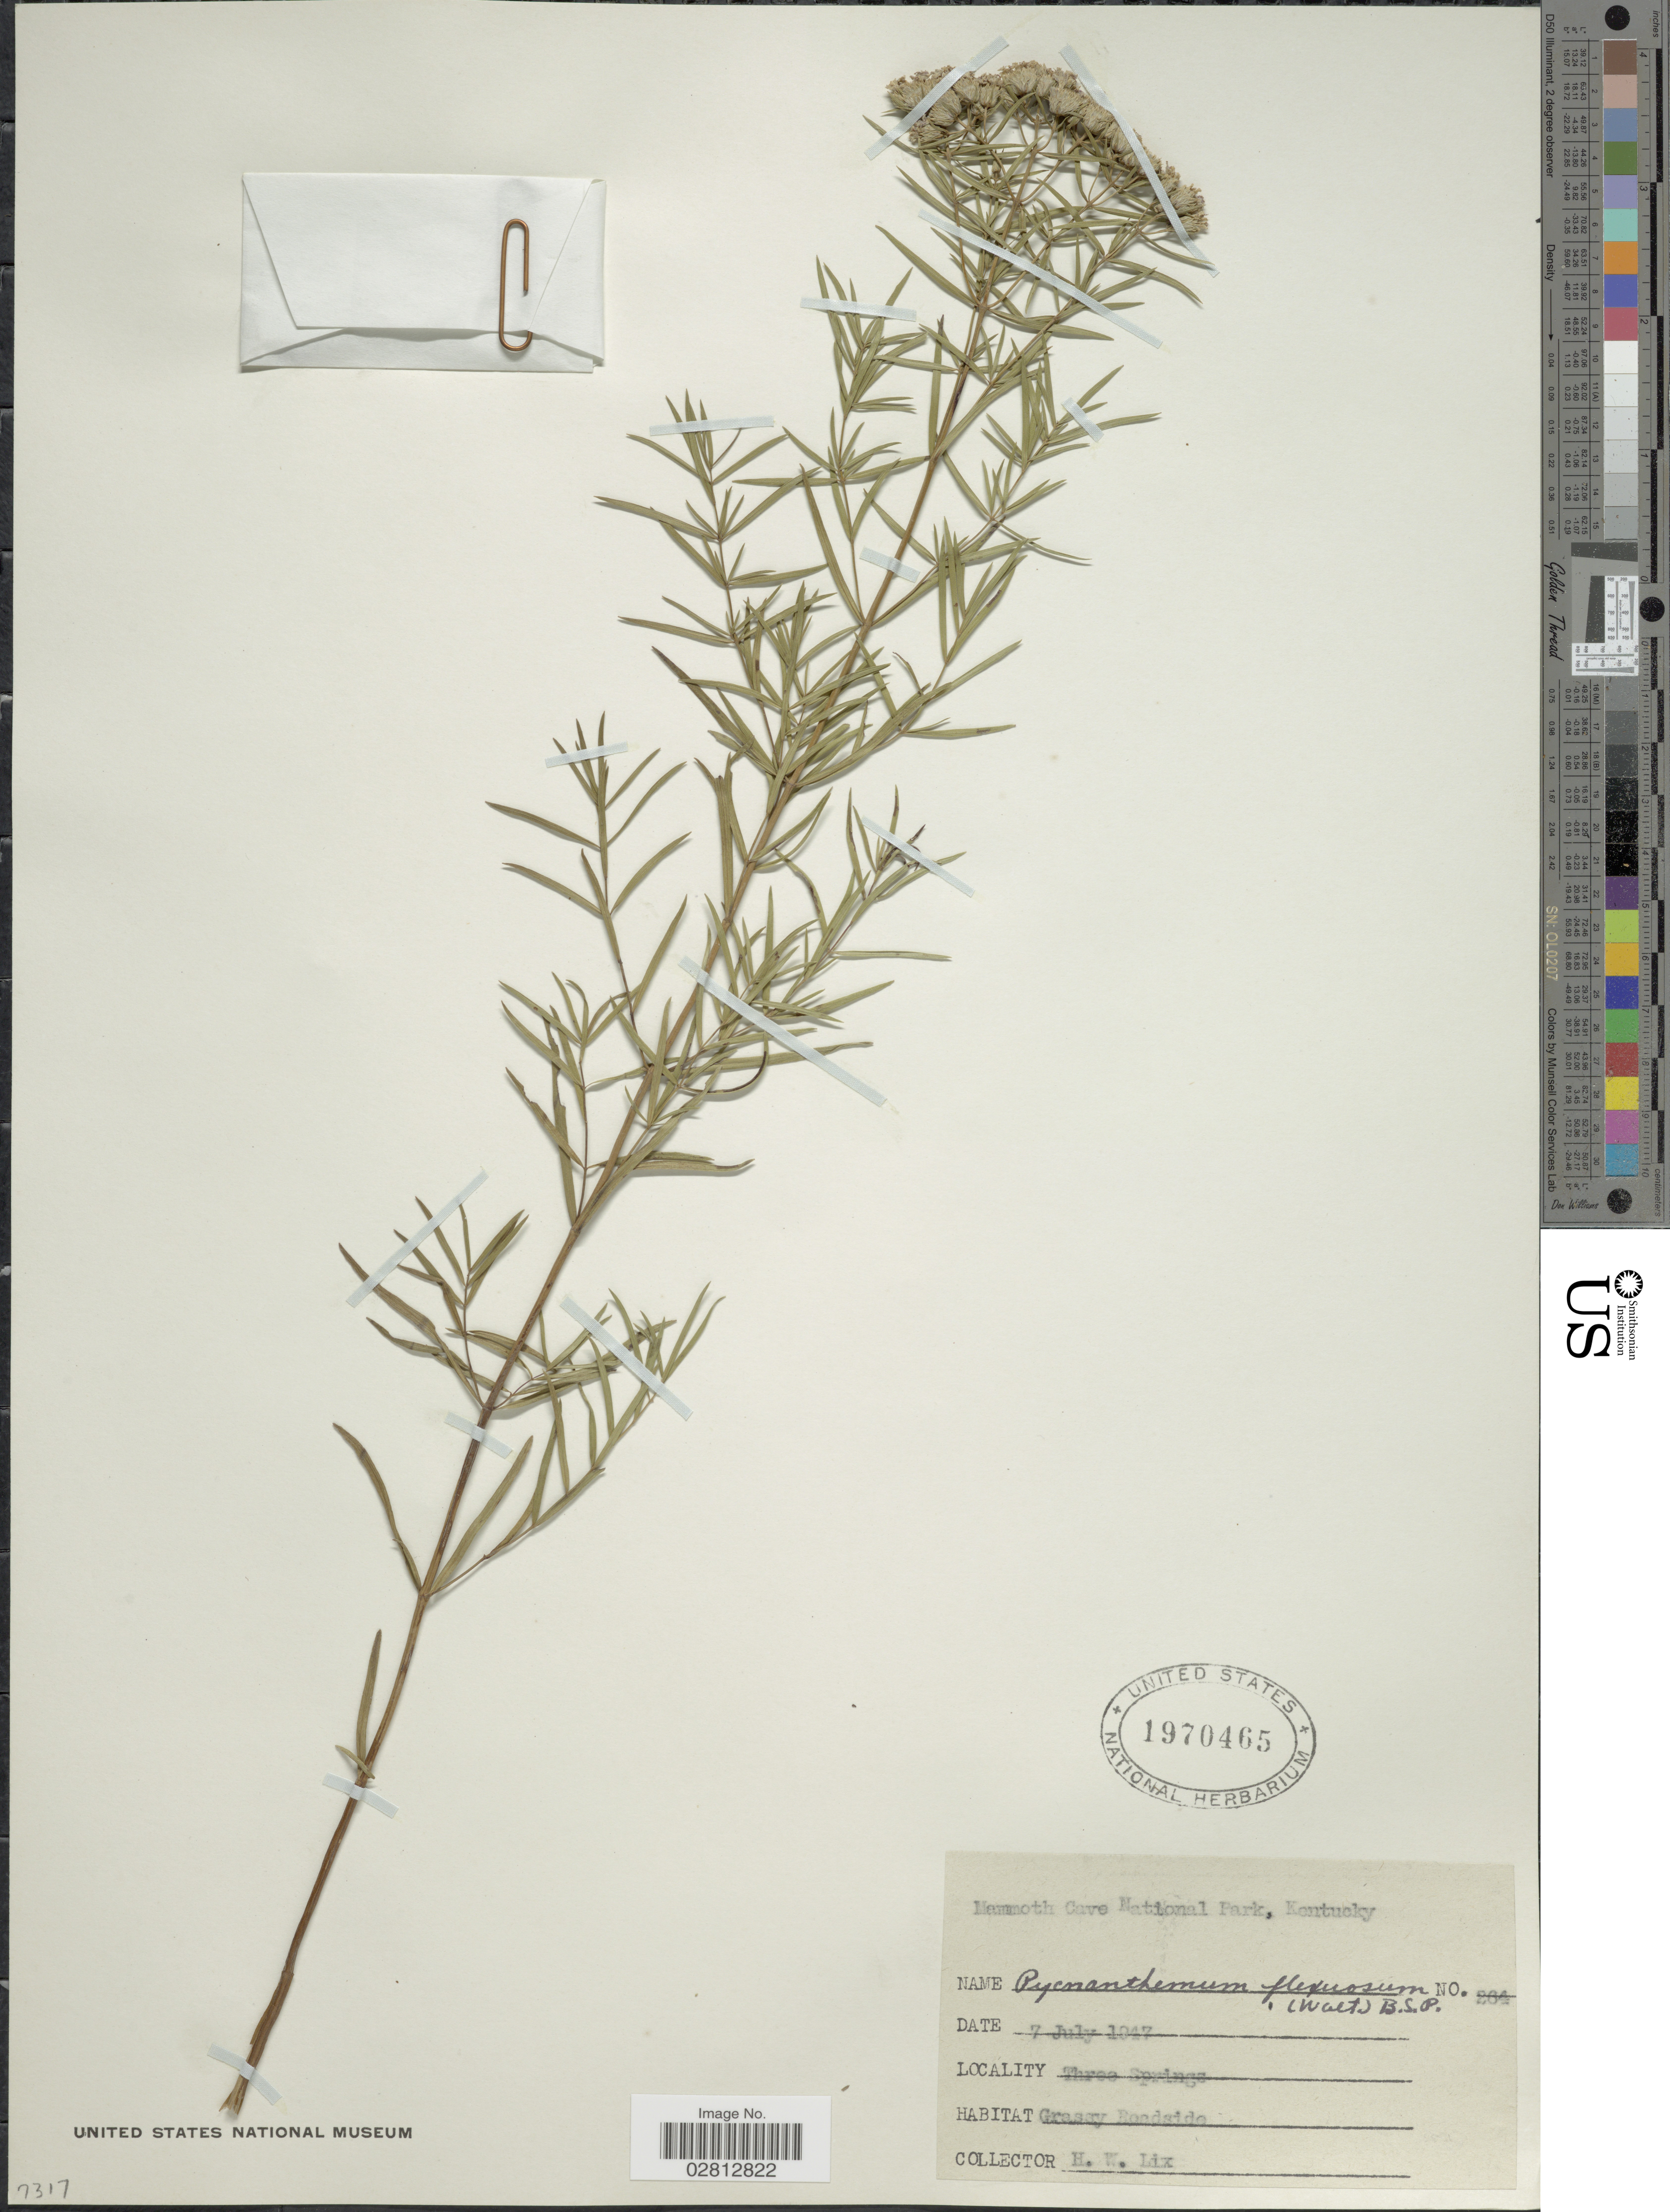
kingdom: Plantae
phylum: Tracheophyta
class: Magnoliopsida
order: Lamiales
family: Lamiaceae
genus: Pycnanthemum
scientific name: Pycnanthemum tenuifolium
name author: Schrad.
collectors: H. W. Lix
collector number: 264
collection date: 1947-07-07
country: United States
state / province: Kentucky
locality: Mammoth Cave National Park. Three Springs. Grassy roadside.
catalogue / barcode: US 1970465